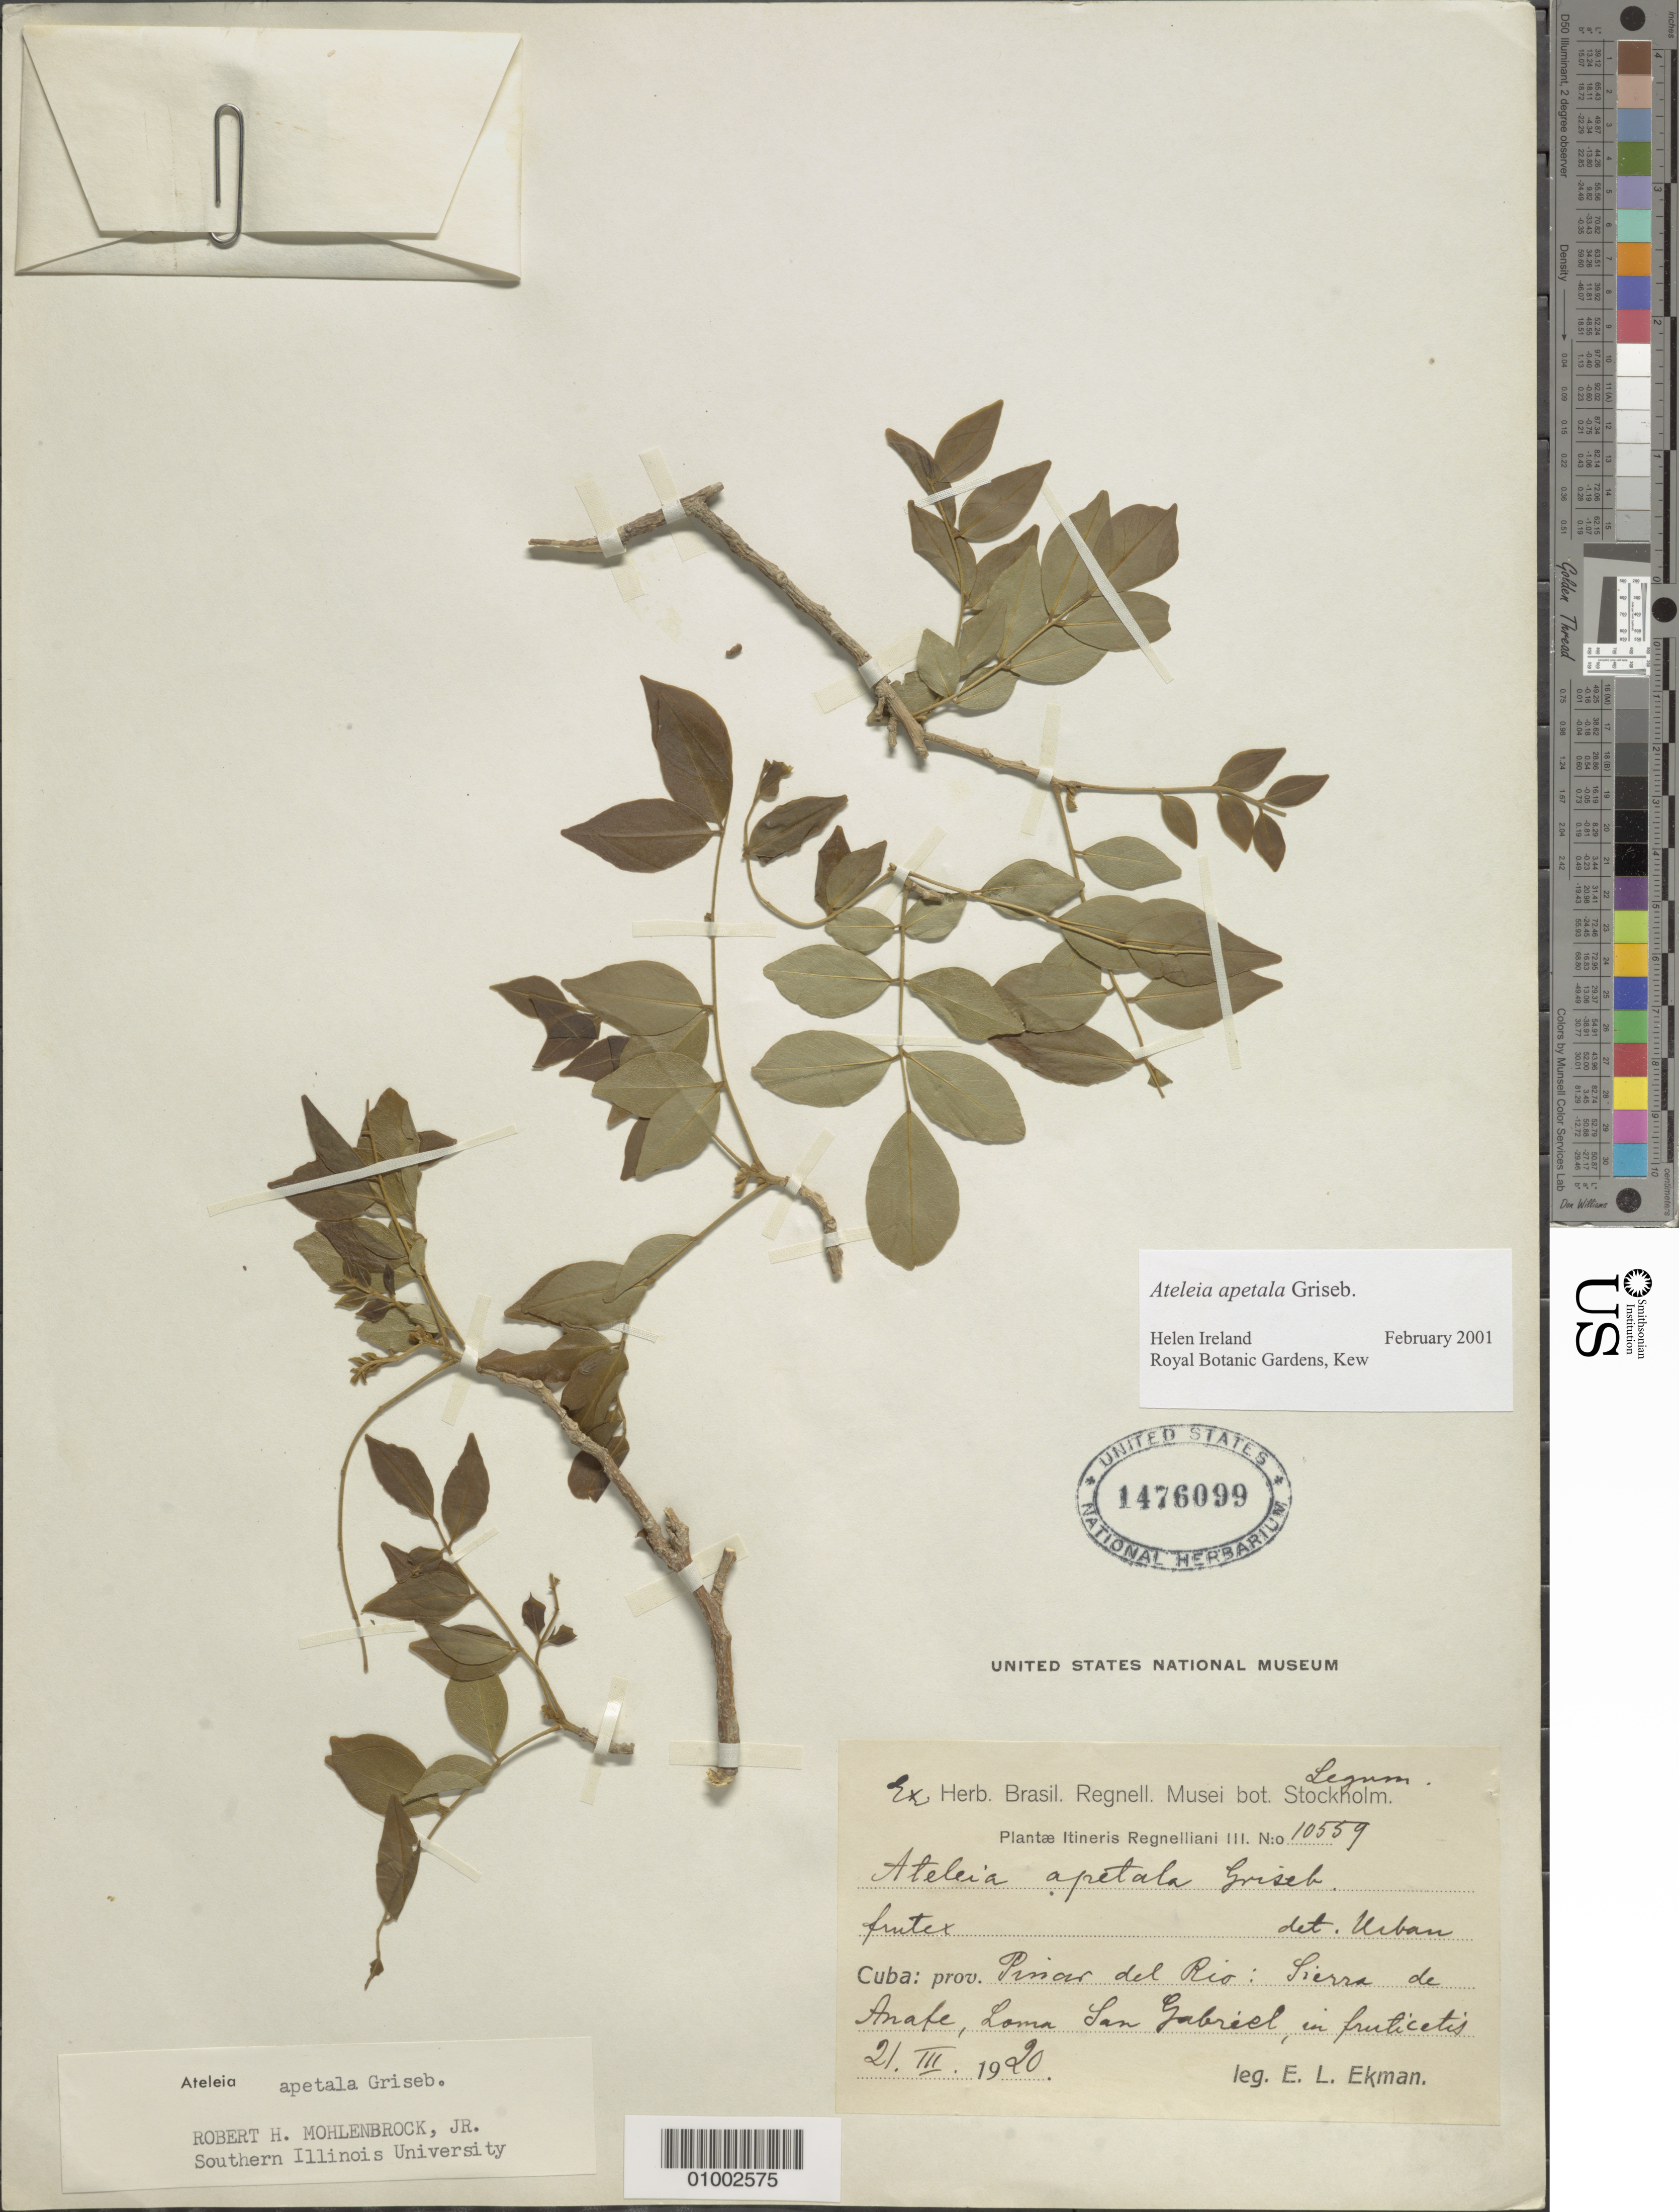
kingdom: Plantae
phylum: Tracheophyta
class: Magnoliopsida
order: Fabales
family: Fabaceae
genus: Ateleia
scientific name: Ateleia apetala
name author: Griseb.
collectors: E. L. Ekman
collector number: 10559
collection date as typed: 21 Mar 1920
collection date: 1920-03-21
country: Cuba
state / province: Pinar del Rio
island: Cuba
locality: Pierra de Anafe, Loma San Gabriel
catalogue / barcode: US 1476099